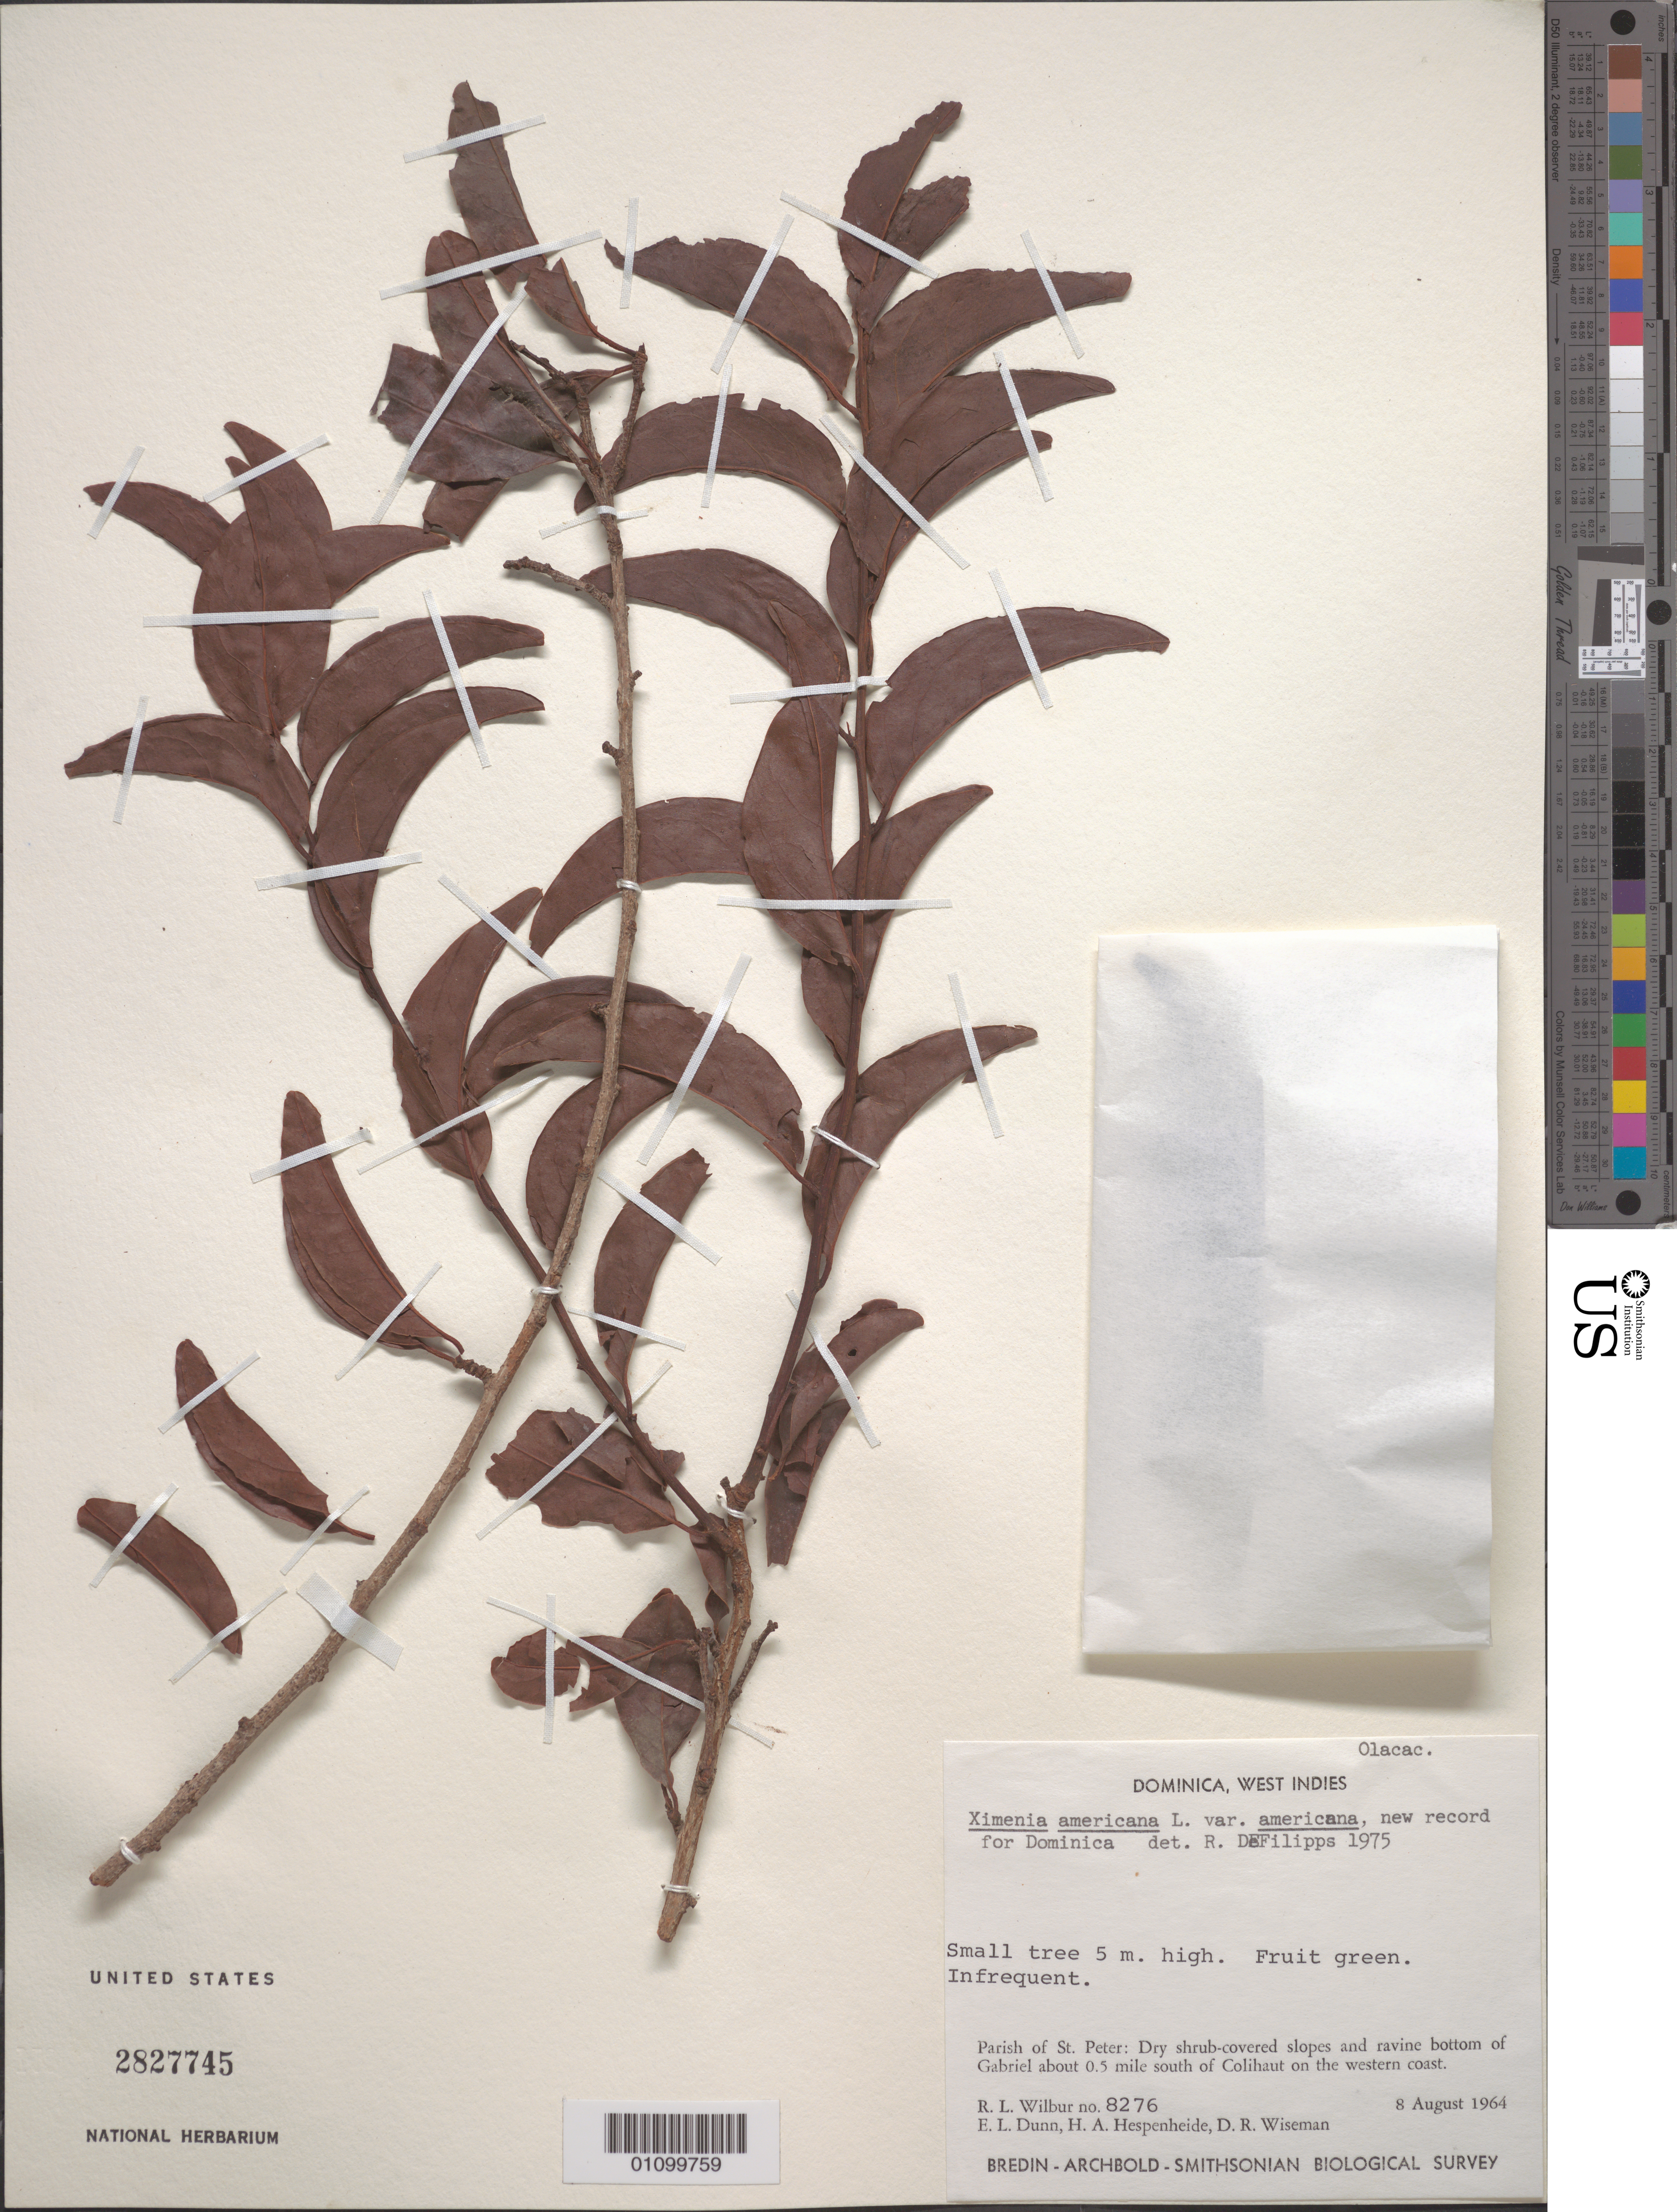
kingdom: Plantae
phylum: Tracheophyta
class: Magnoliopsida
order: Santalales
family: Ximeniaceae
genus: Ximenia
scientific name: Ximenia americana var. americana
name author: L.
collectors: R. L. Wilbur, E. Dunn, H. A. Hespenheide & D. R. Wiseman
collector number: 8276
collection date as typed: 08 Aug 1964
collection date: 1964-08-08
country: Dominica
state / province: St. Peter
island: Dominica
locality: Parish of St, Peter: Dry shrub-covered slopes and ravine bottom of Gabriel about 0.5 mile S of Colihaut on western coast.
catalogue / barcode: US 8276